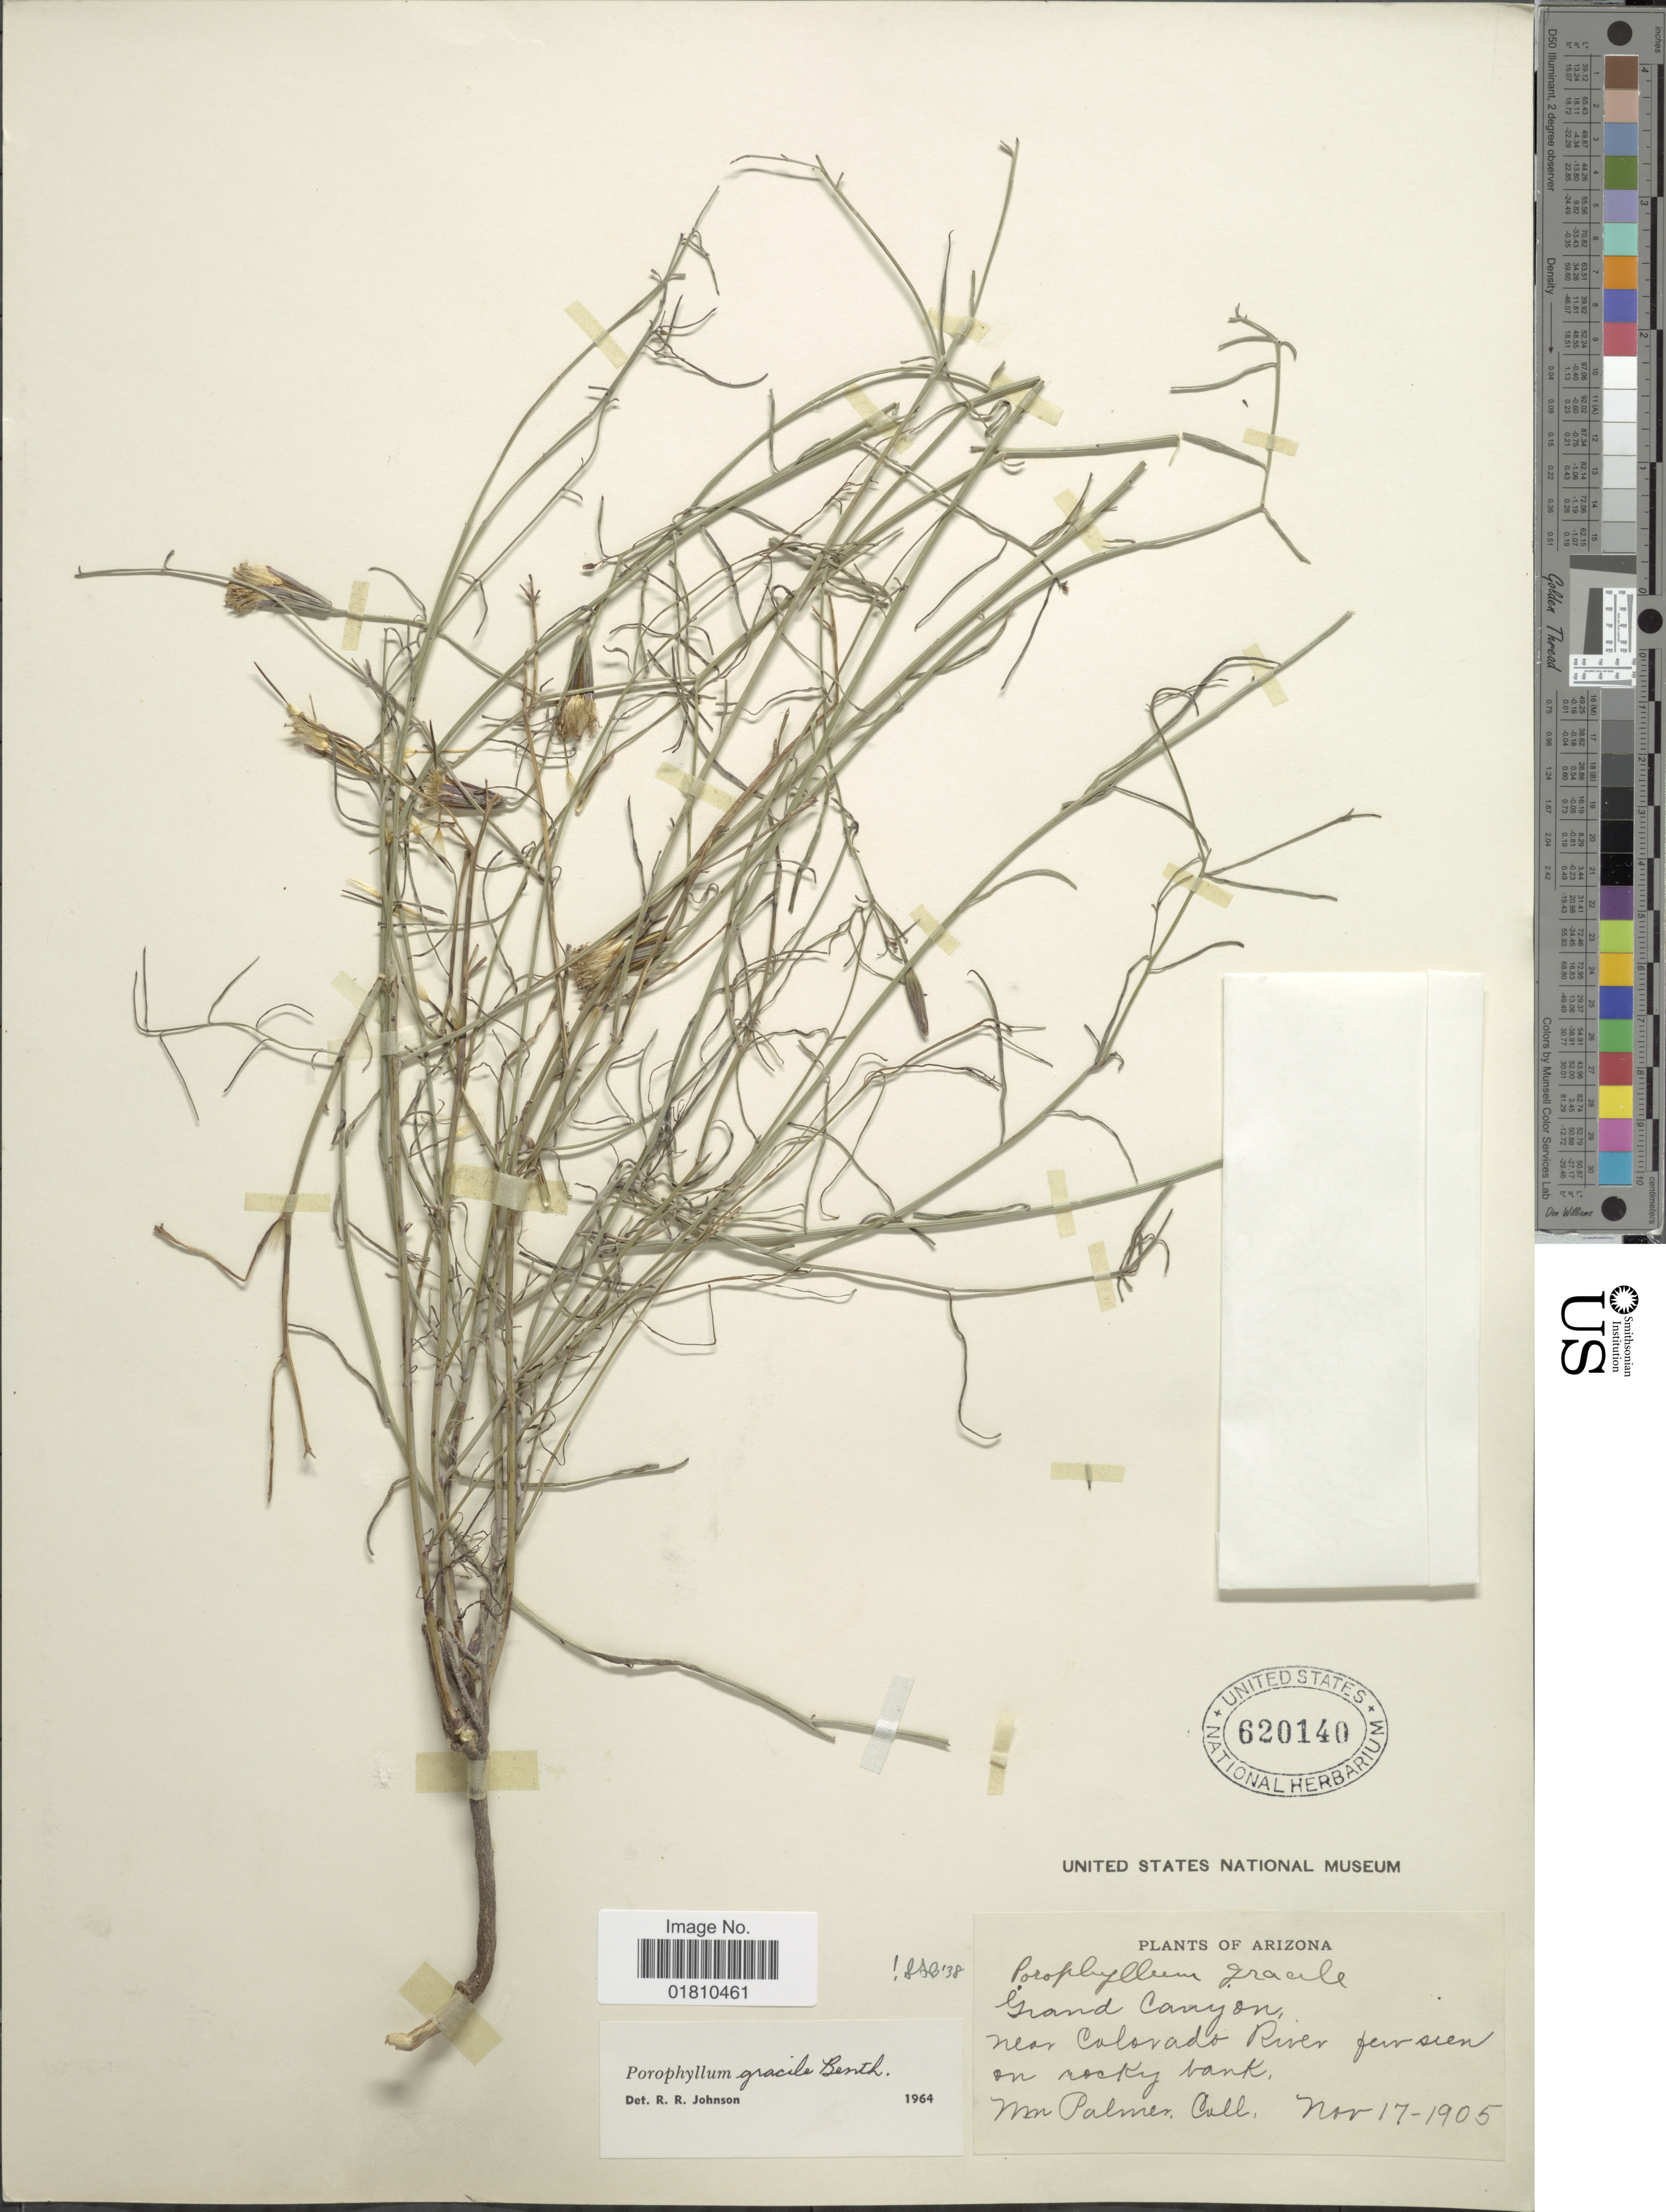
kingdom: Plantae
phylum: Tracheophyta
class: Magnoliopsida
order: Asterales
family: Asteraceae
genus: Porophyllum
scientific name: Porophyllum gracile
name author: Benth.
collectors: W. Palmer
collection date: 1905-11-17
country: United States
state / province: Arizona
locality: Grand Canyon, near Colorado River, few seen on rocky bank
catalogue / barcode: US 620140